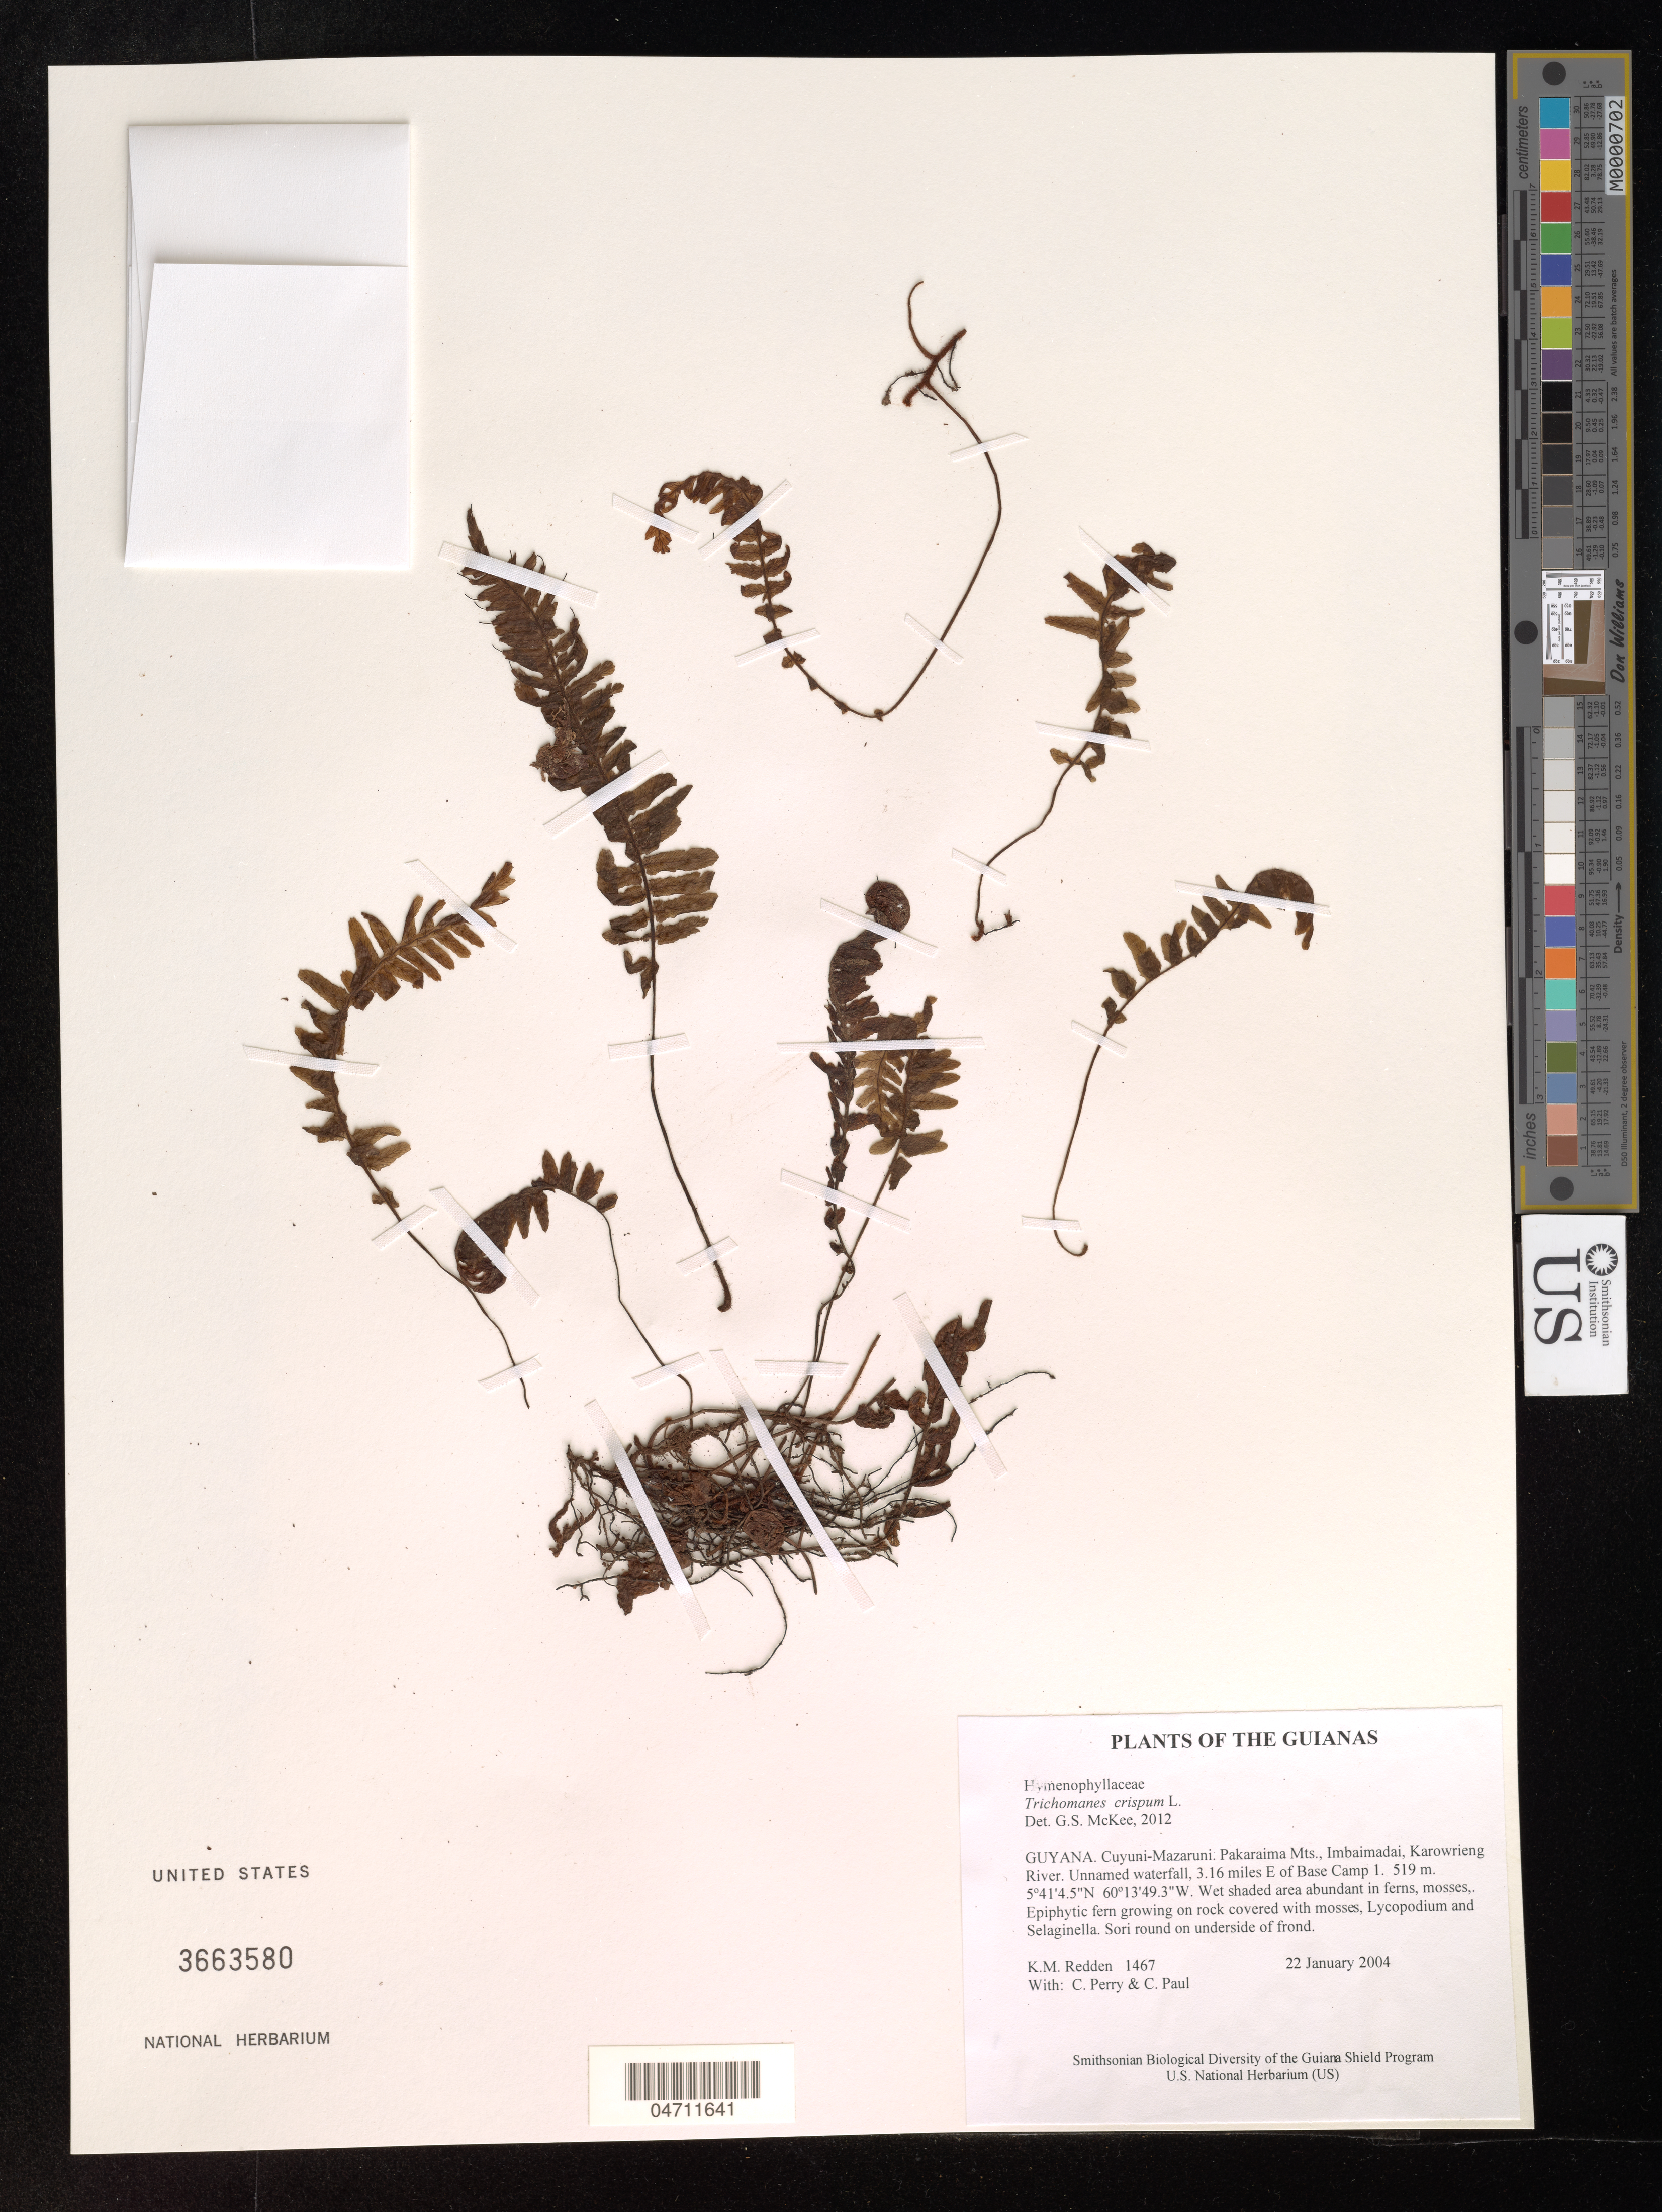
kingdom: Plantae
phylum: Tracheophyta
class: Polypodiopsida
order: Hymenophyllales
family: Hymenophyllaceae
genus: Trichomanes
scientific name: Trichomanes crispum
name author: L.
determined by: McKee, G. S., (US), NMNH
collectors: K. M. Redden, C. Perry & C. Paul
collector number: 1467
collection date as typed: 22 January 2004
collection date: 2004-01-22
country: Guyana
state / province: Cuyuni-Mazaruni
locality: Pakaraima Mts., Imbaimadai, Karowrieng River. Unnamed waterfall, 3.16 miles E of Base Camp 1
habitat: Wet shaded area abundant in ferns, mosses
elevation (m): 519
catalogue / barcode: US 3663580